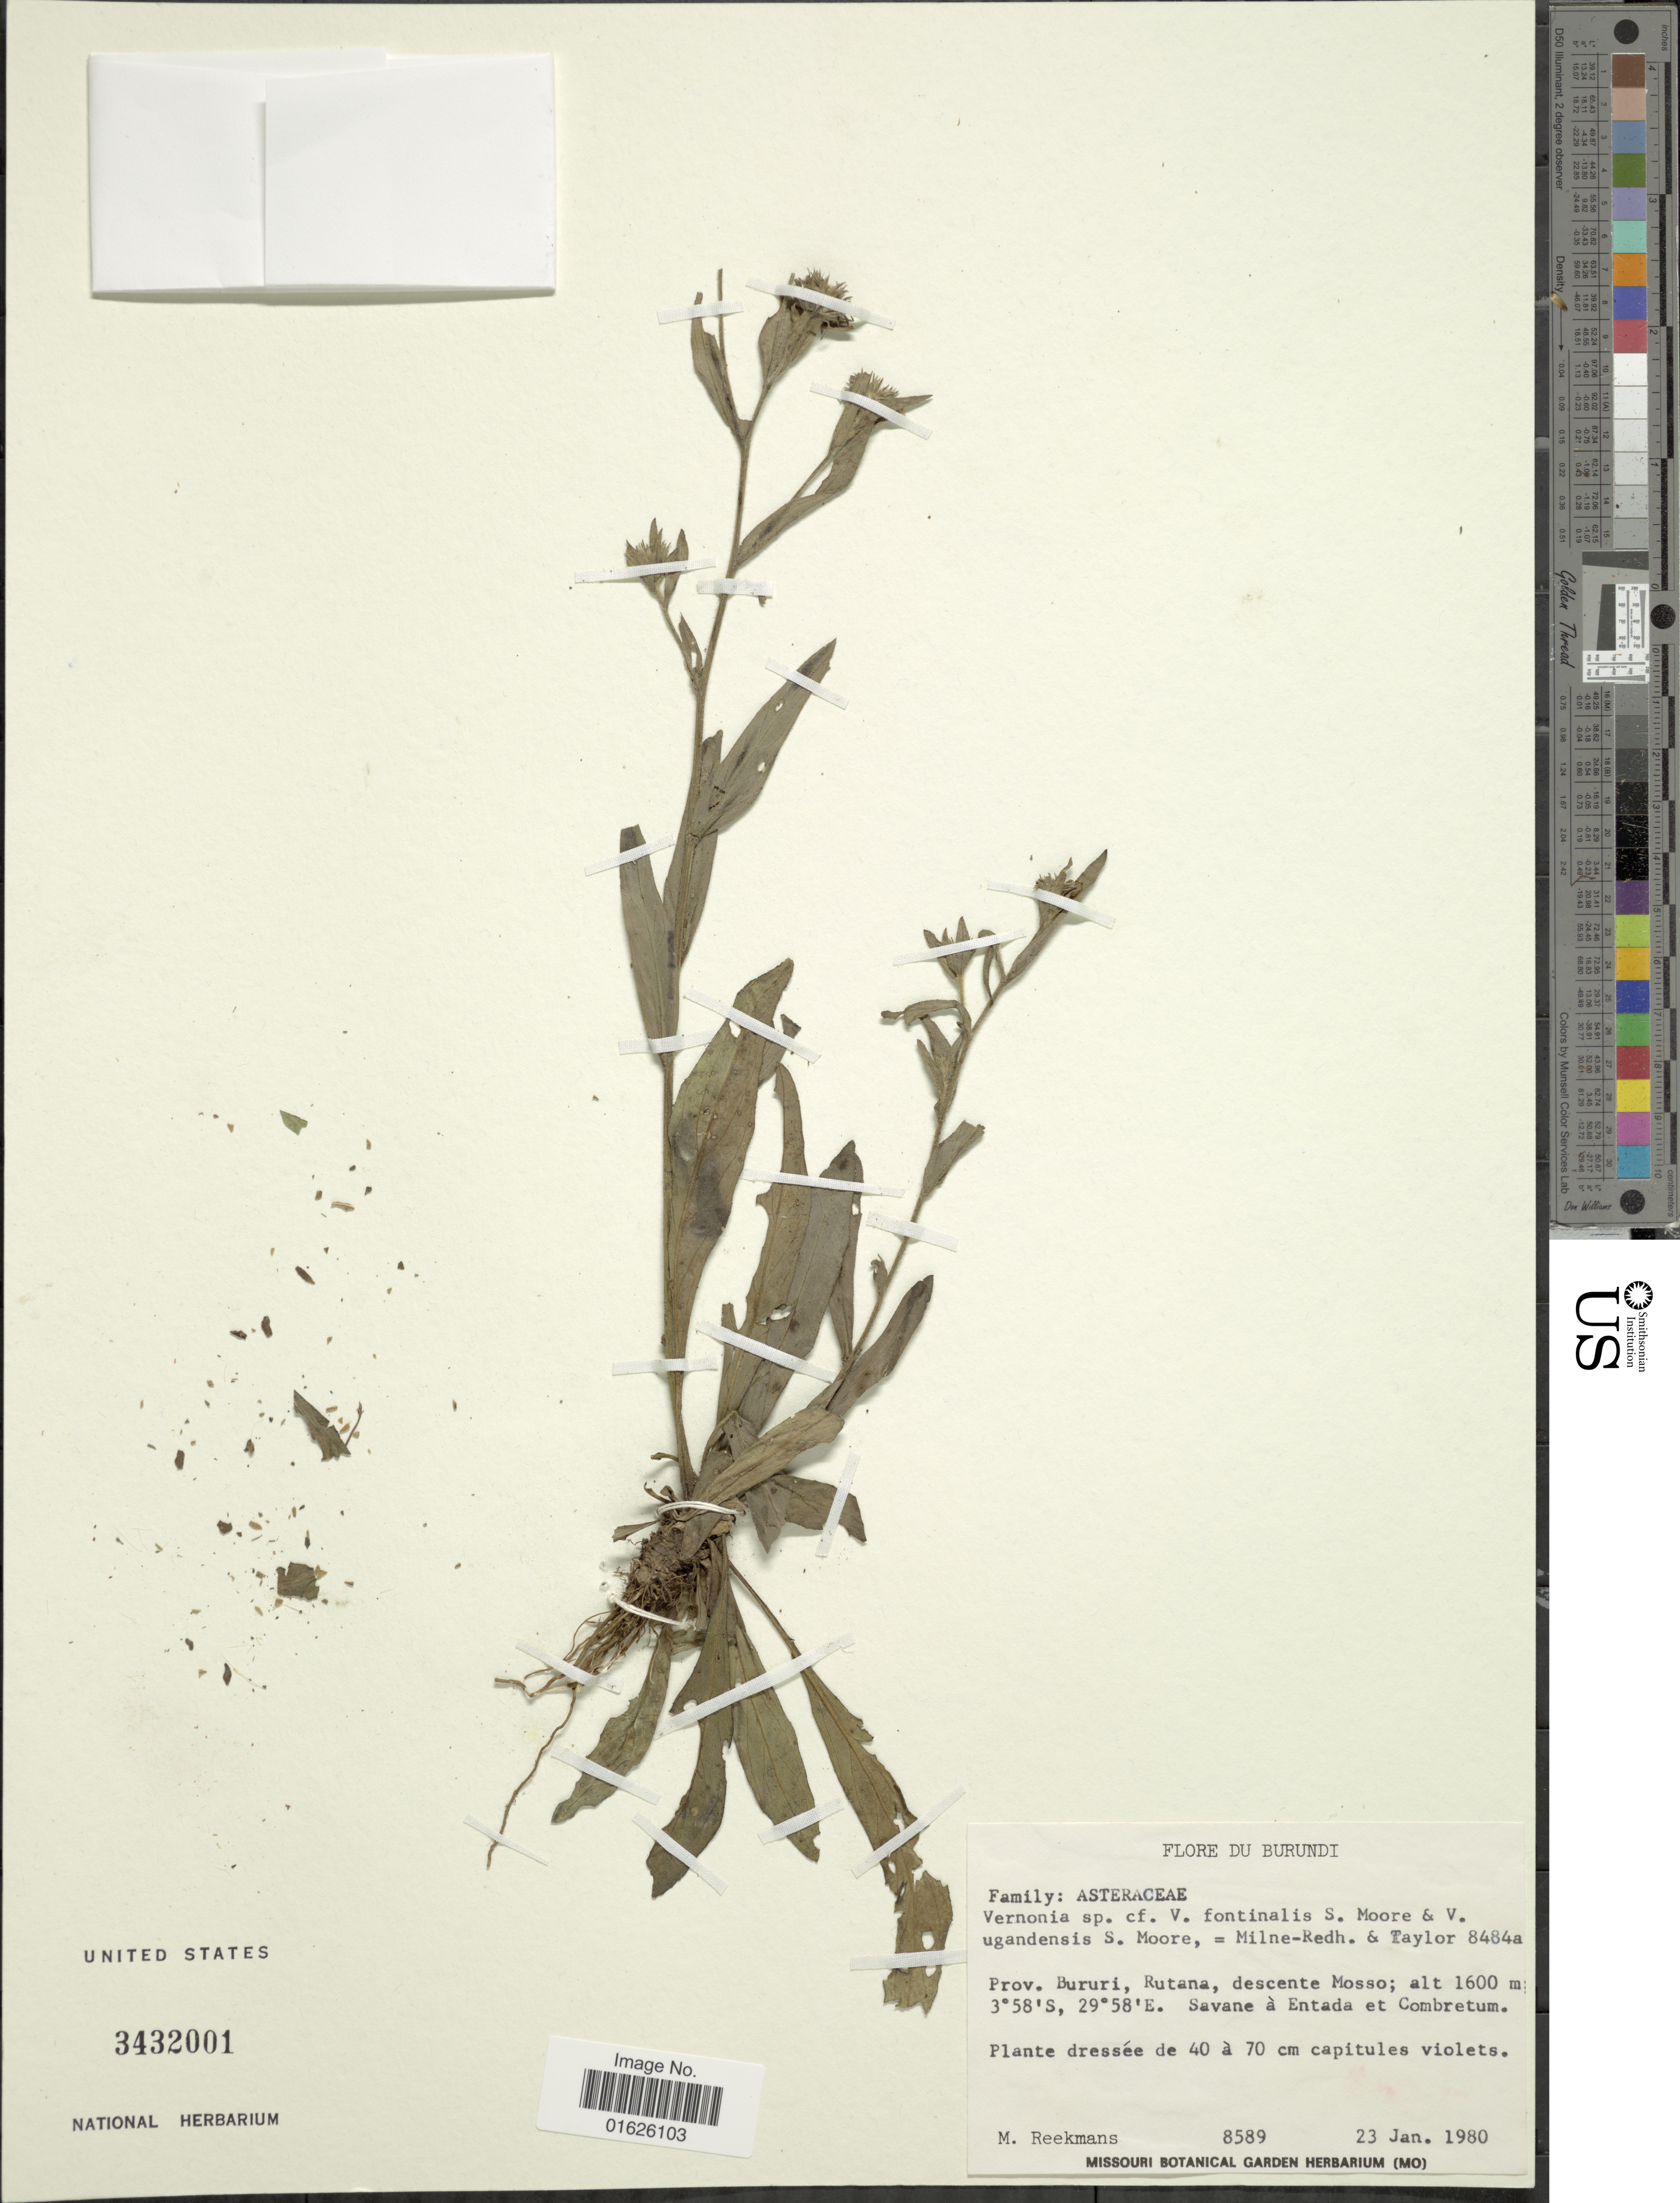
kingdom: Plantae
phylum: Tracheophyta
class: Magnoliopsida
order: Asterales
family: Asteraceae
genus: Vernoniastrum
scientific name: Vernoniastrum ugandense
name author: (S. Moore) H. Rob.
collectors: M. Reekmans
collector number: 8589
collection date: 1980-01-23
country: Burundi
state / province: Bururi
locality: Prov. Bururi, Rutana, descente Mosso.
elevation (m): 1600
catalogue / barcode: US 3432001